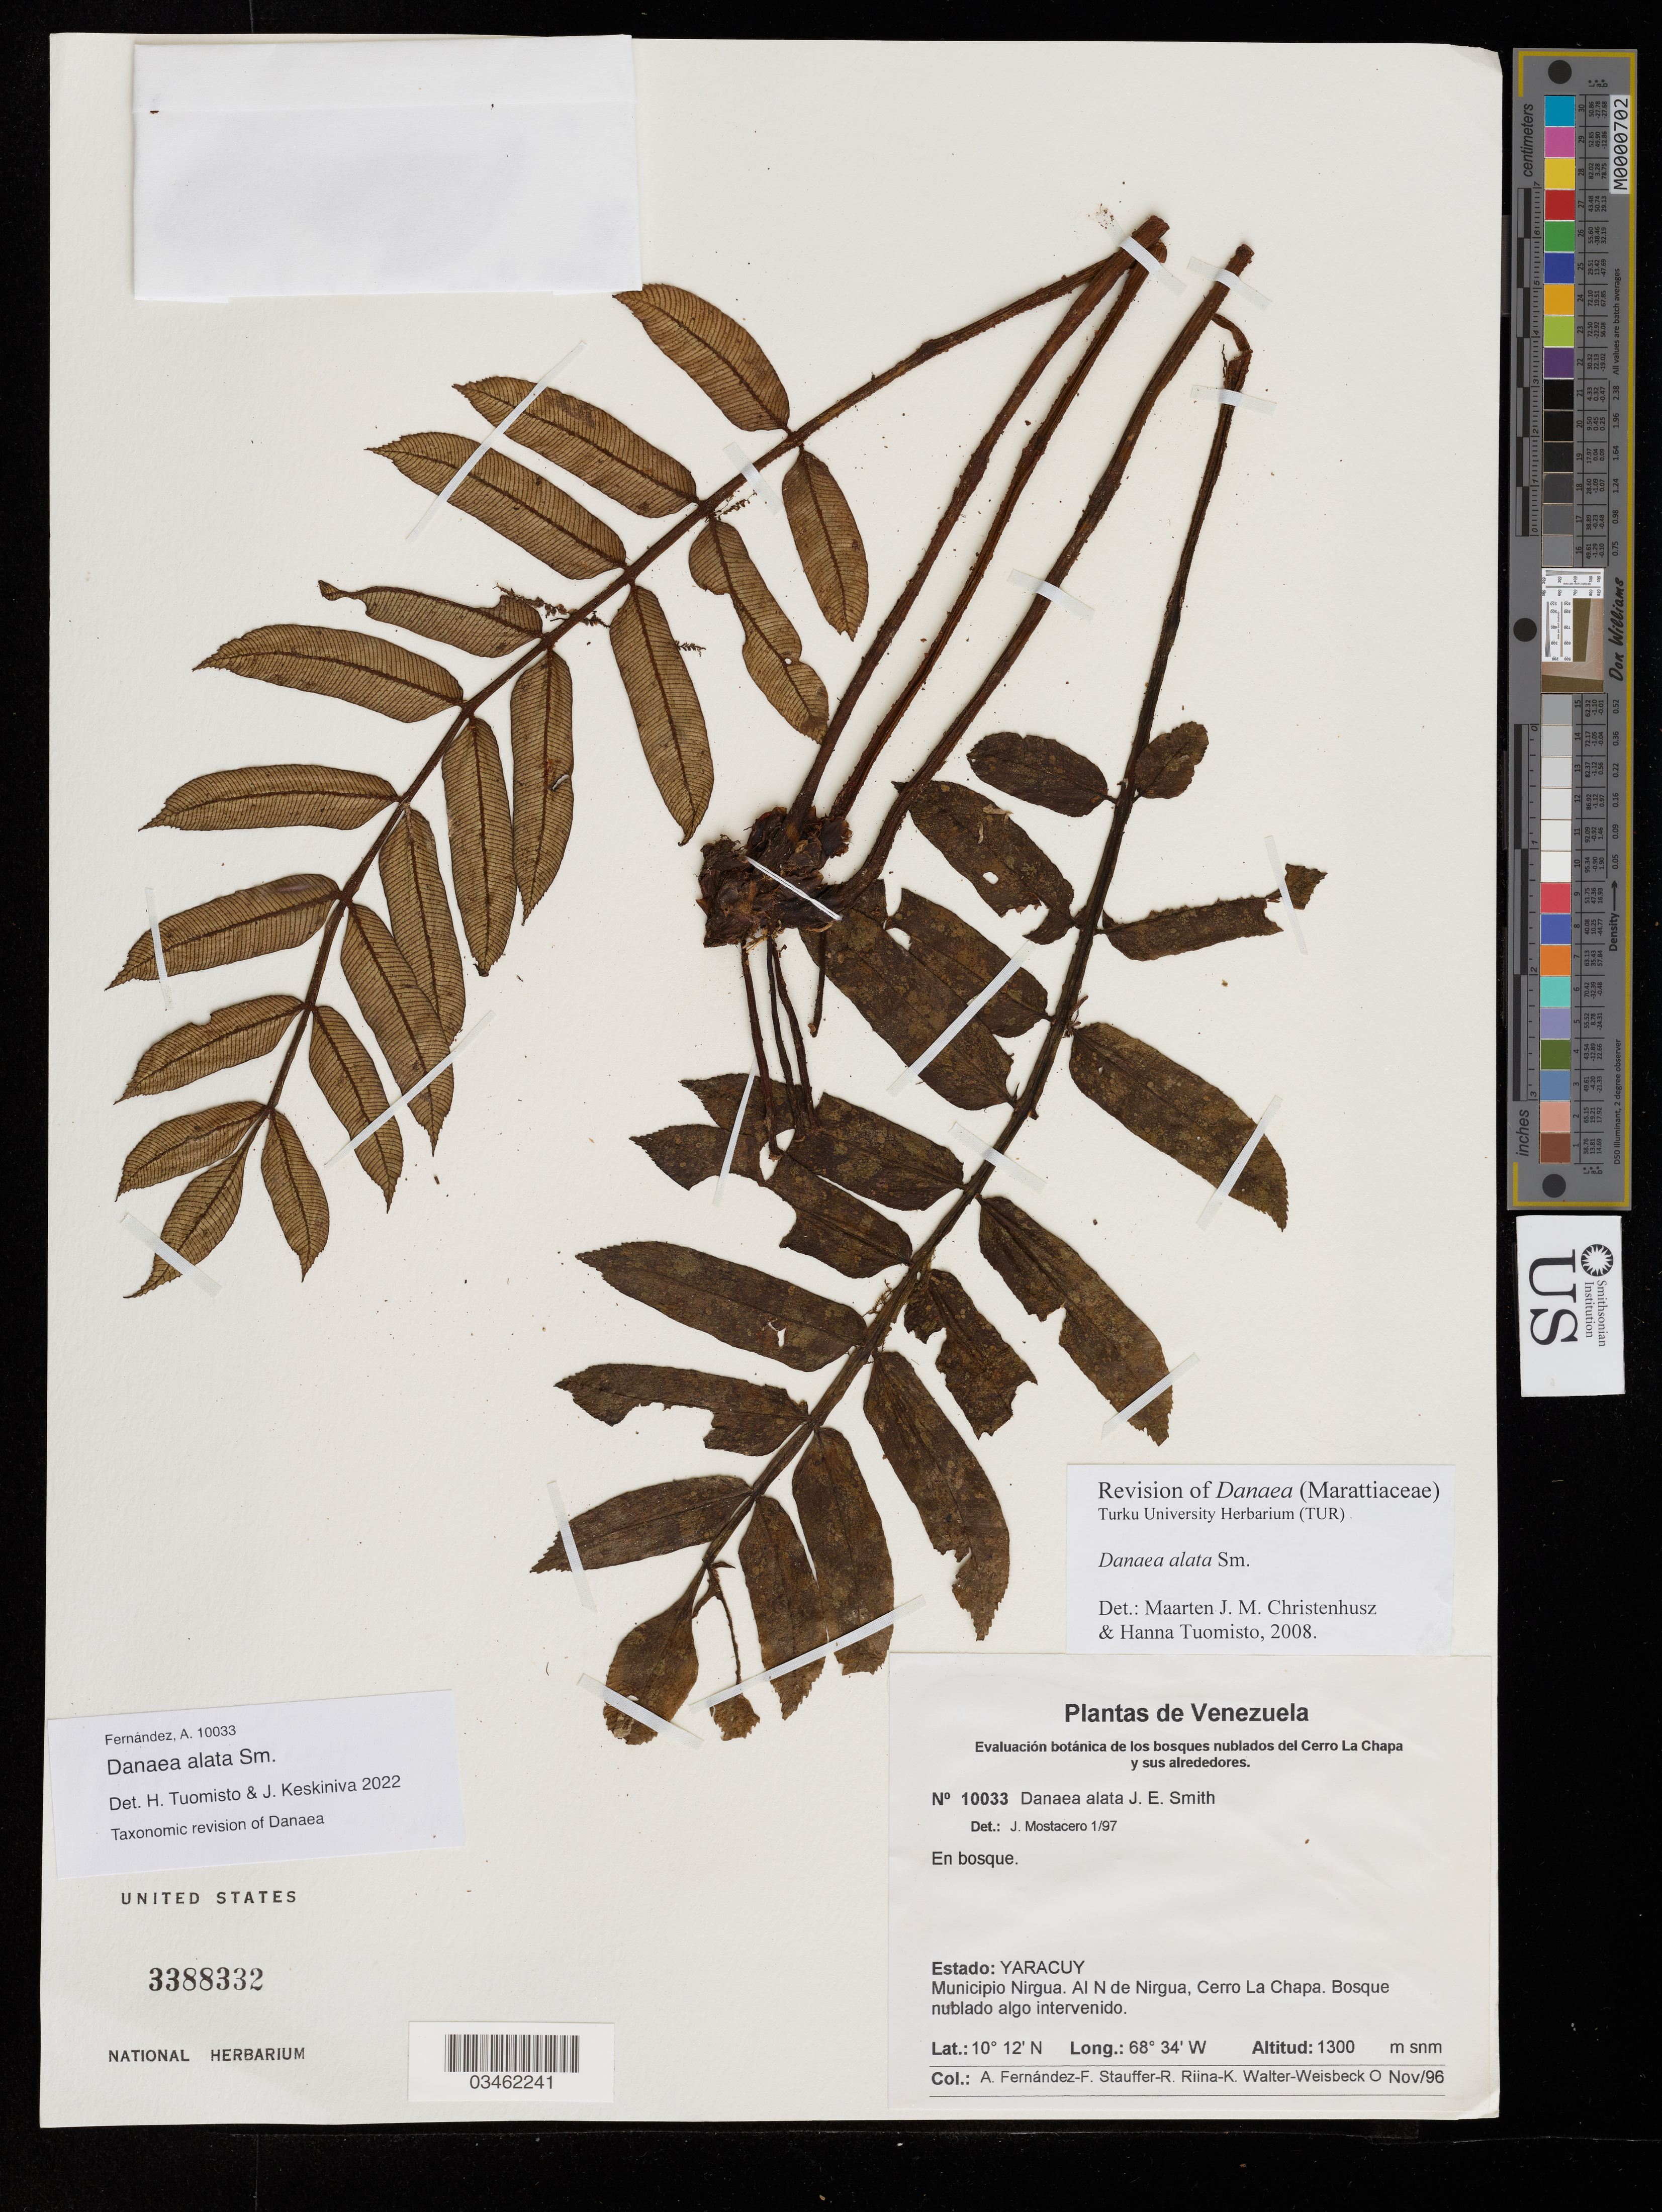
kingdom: Plantae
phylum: Tracheophyta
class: Polypodiopsida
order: Marattiales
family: Marattiaceae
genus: Danaea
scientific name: Danaea alata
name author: Sm.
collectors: A. Fernández, F. W. Stauffer, R. Riina & K. Walter-Weisbeck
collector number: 10033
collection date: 1996-11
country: Venezuela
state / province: Yaracuy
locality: Municipio Nirgua. Al N de Nirgua, Cerro La Chapa. Bosque nublado algo intervenido.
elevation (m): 1300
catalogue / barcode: US 3388332